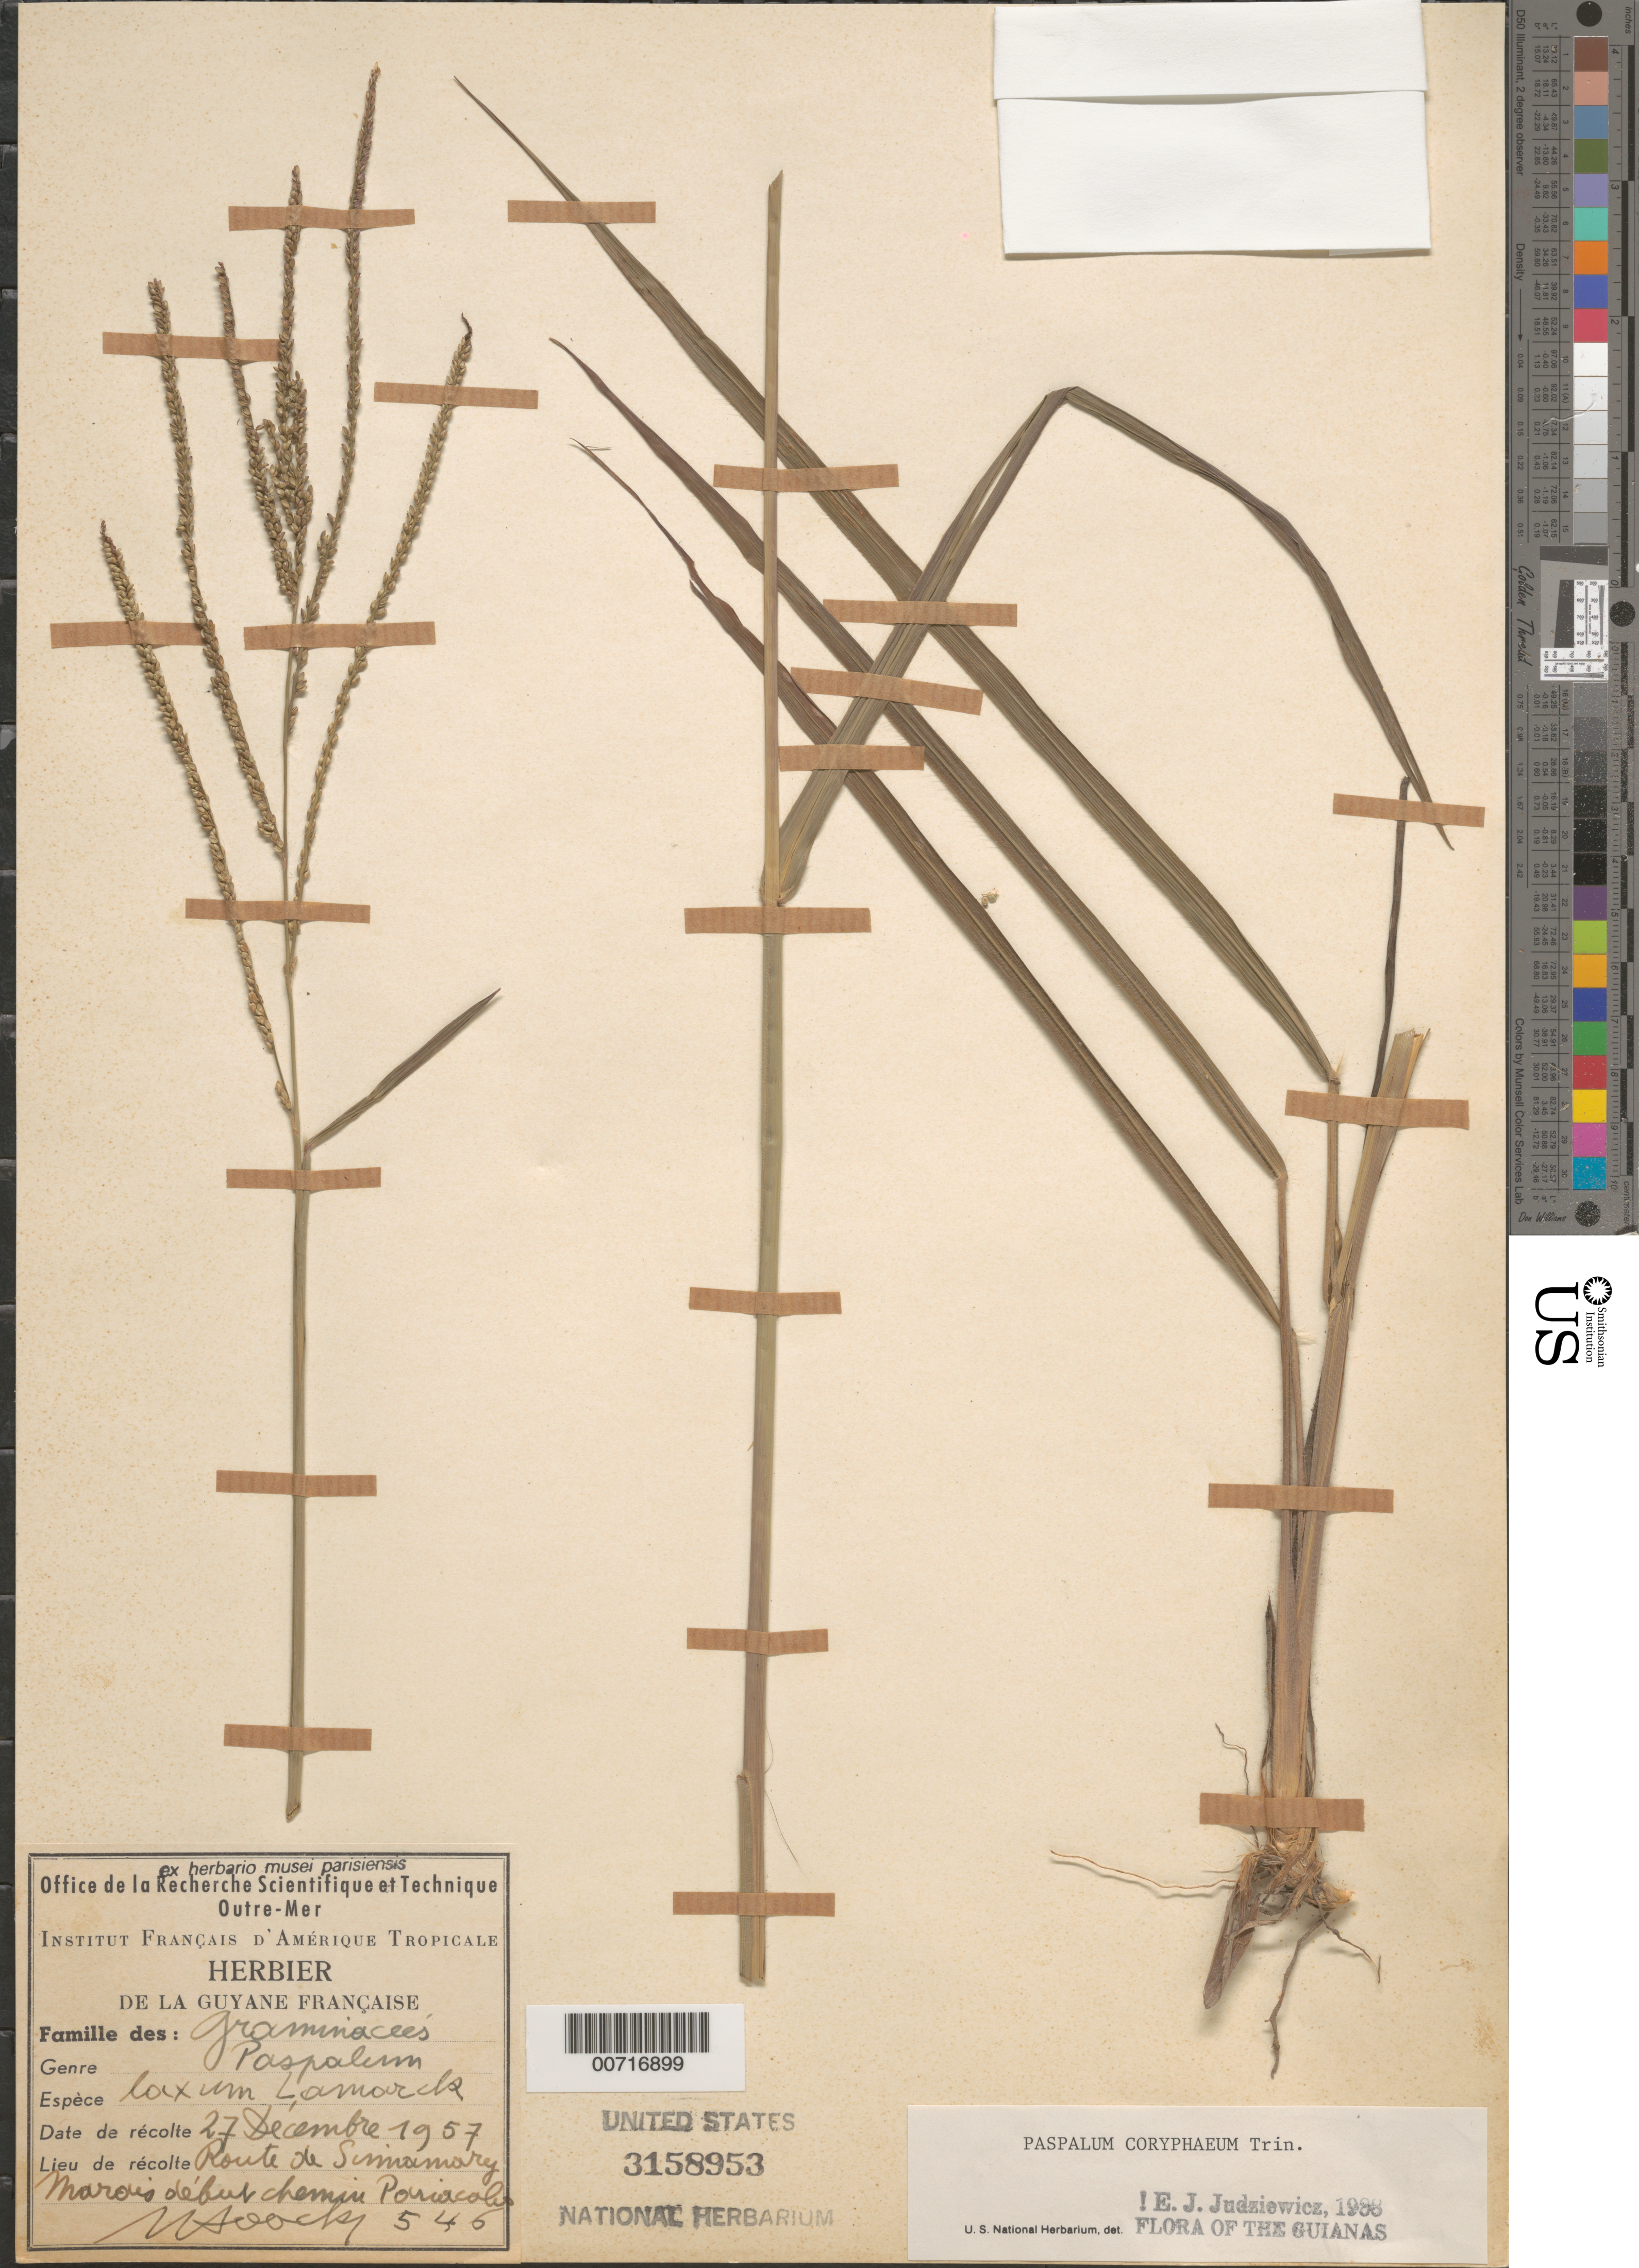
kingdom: Plantae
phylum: Tracheophyta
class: Liliopsida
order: Poales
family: Poaceae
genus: Paspalum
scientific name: Paspalum coryphaeum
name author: Trin.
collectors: J. Hoock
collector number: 546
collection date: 1957-12-27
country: French Guiana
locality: Guyane Française. Route de Simamary. Marais début chemin Pariacabo. Guianas.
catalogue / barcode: US 3158953